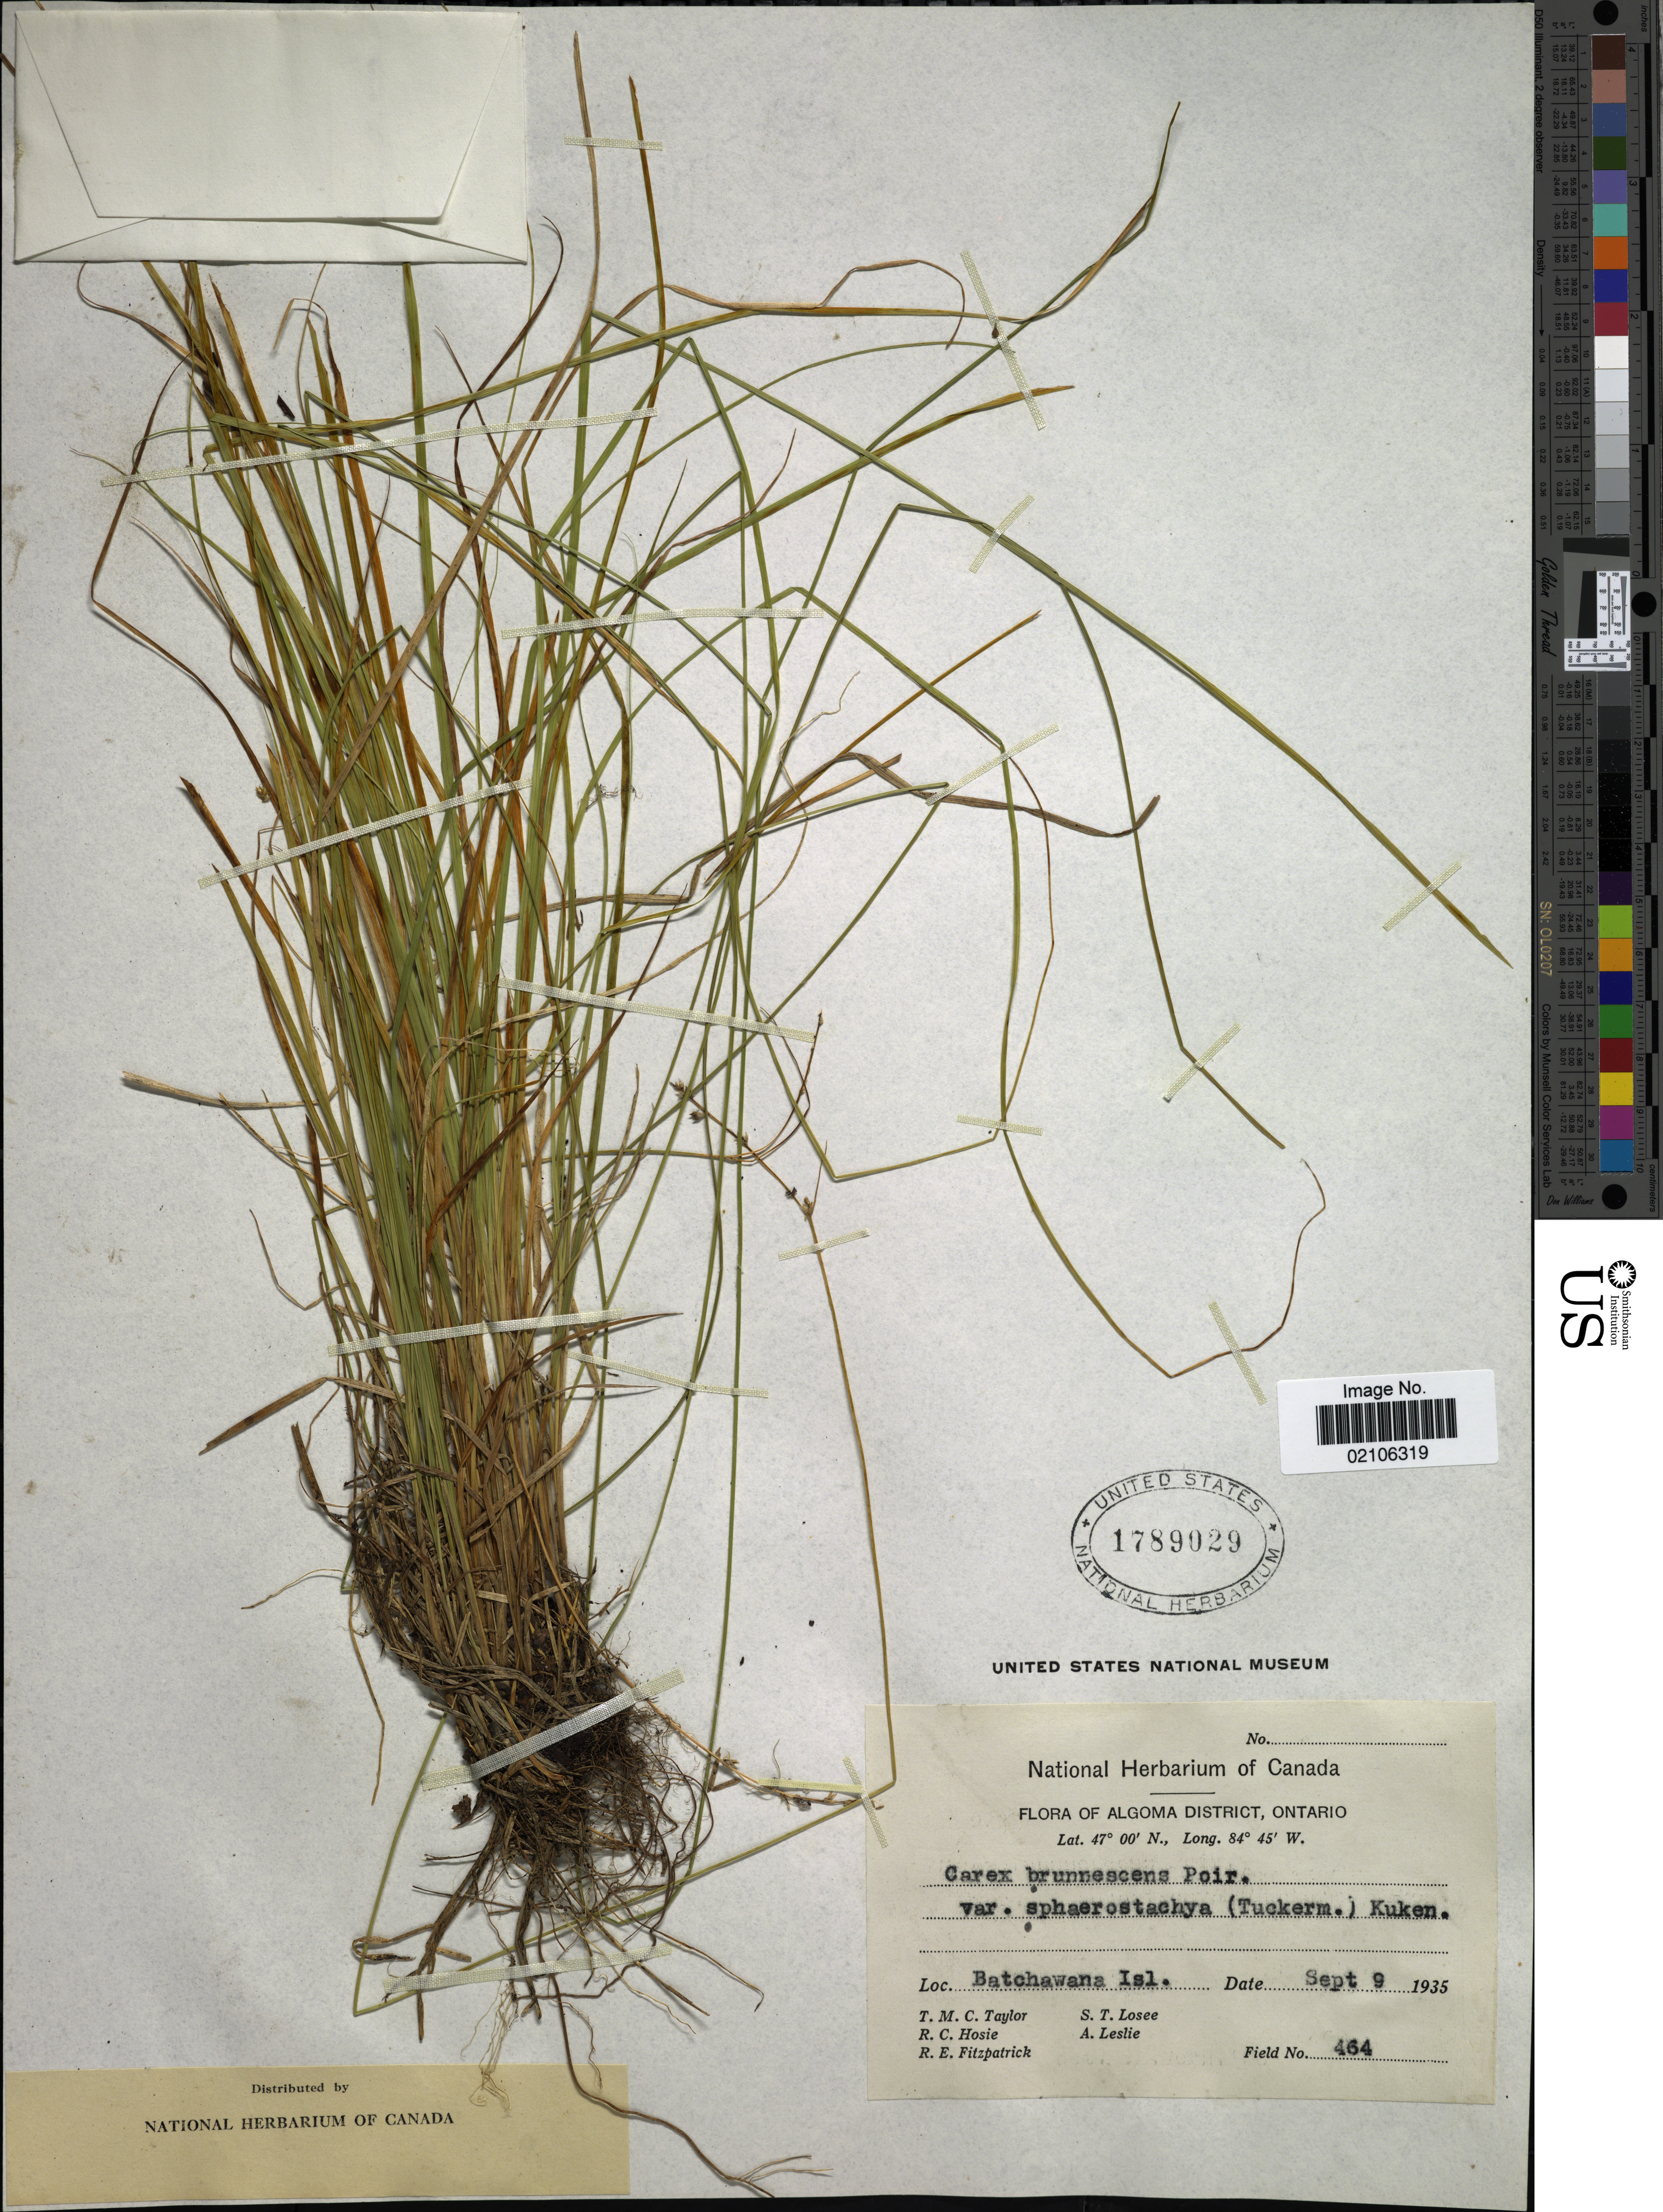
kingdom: Plantae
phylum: Tracheophyta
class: Liliopsida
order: Poales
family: Cyperaceae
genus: Carex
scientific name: Carex brunnescens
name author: (Pers.) Poir.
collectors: T. M. C. Taylor, R. Hosie, R. Fitzpatrick, S. Losee & A. Leslie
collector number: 464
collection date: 1935-09-09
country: Canada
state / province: Ontario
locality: Algoma District, Batchawana Isl.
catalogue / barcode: US 1789029